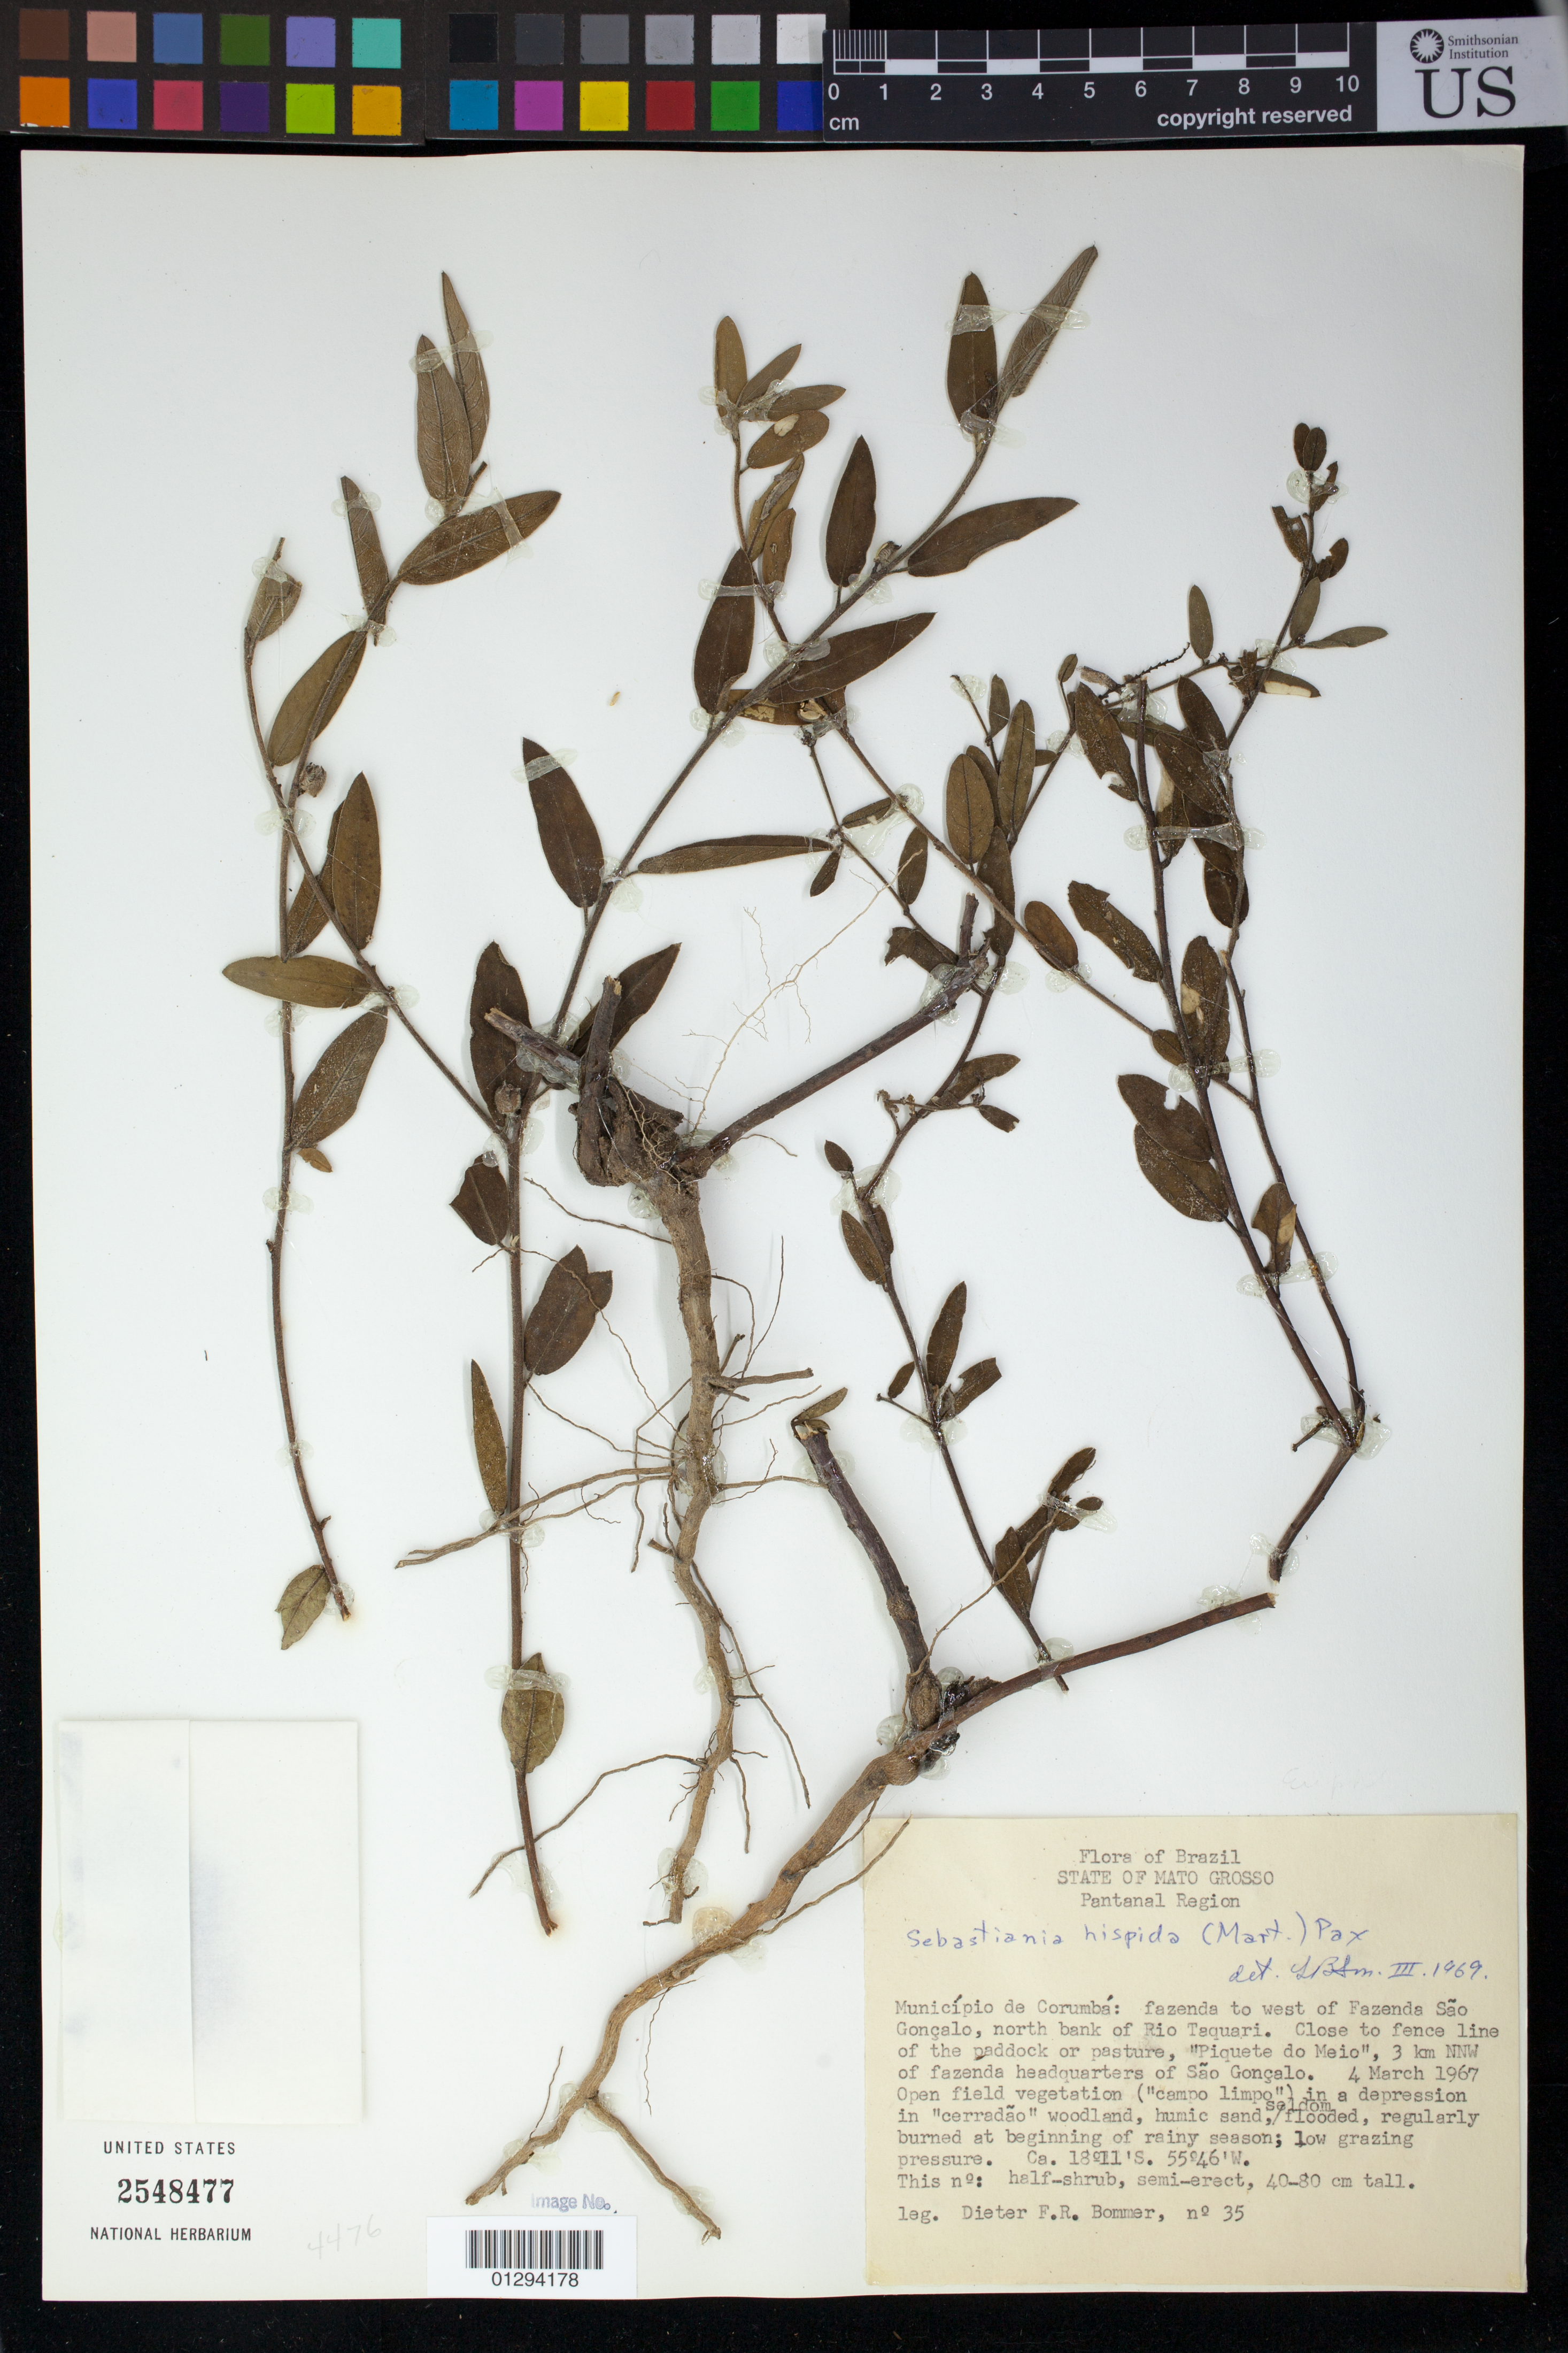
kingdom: Plantae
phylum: Tracheophyta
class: Magnoliopsida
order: Malpighiales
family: Euphorbiaceae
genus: Sebastiania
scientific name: Sebastiania hispida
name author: (Mart.) Pax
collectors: D. Bommer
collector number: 35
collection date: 1967-03-04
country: Brazil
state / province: Mato Grosso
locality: Municipio de Corumba: fazenda to west of Fazenda Sao Goncalo, north bank of Rio Taquari. Close to fence line of the paddock or pasture, "Piquete do Meio", 3 km NNW of fazenda headquarters of Sao Goncalo.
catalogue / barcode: US 2548477